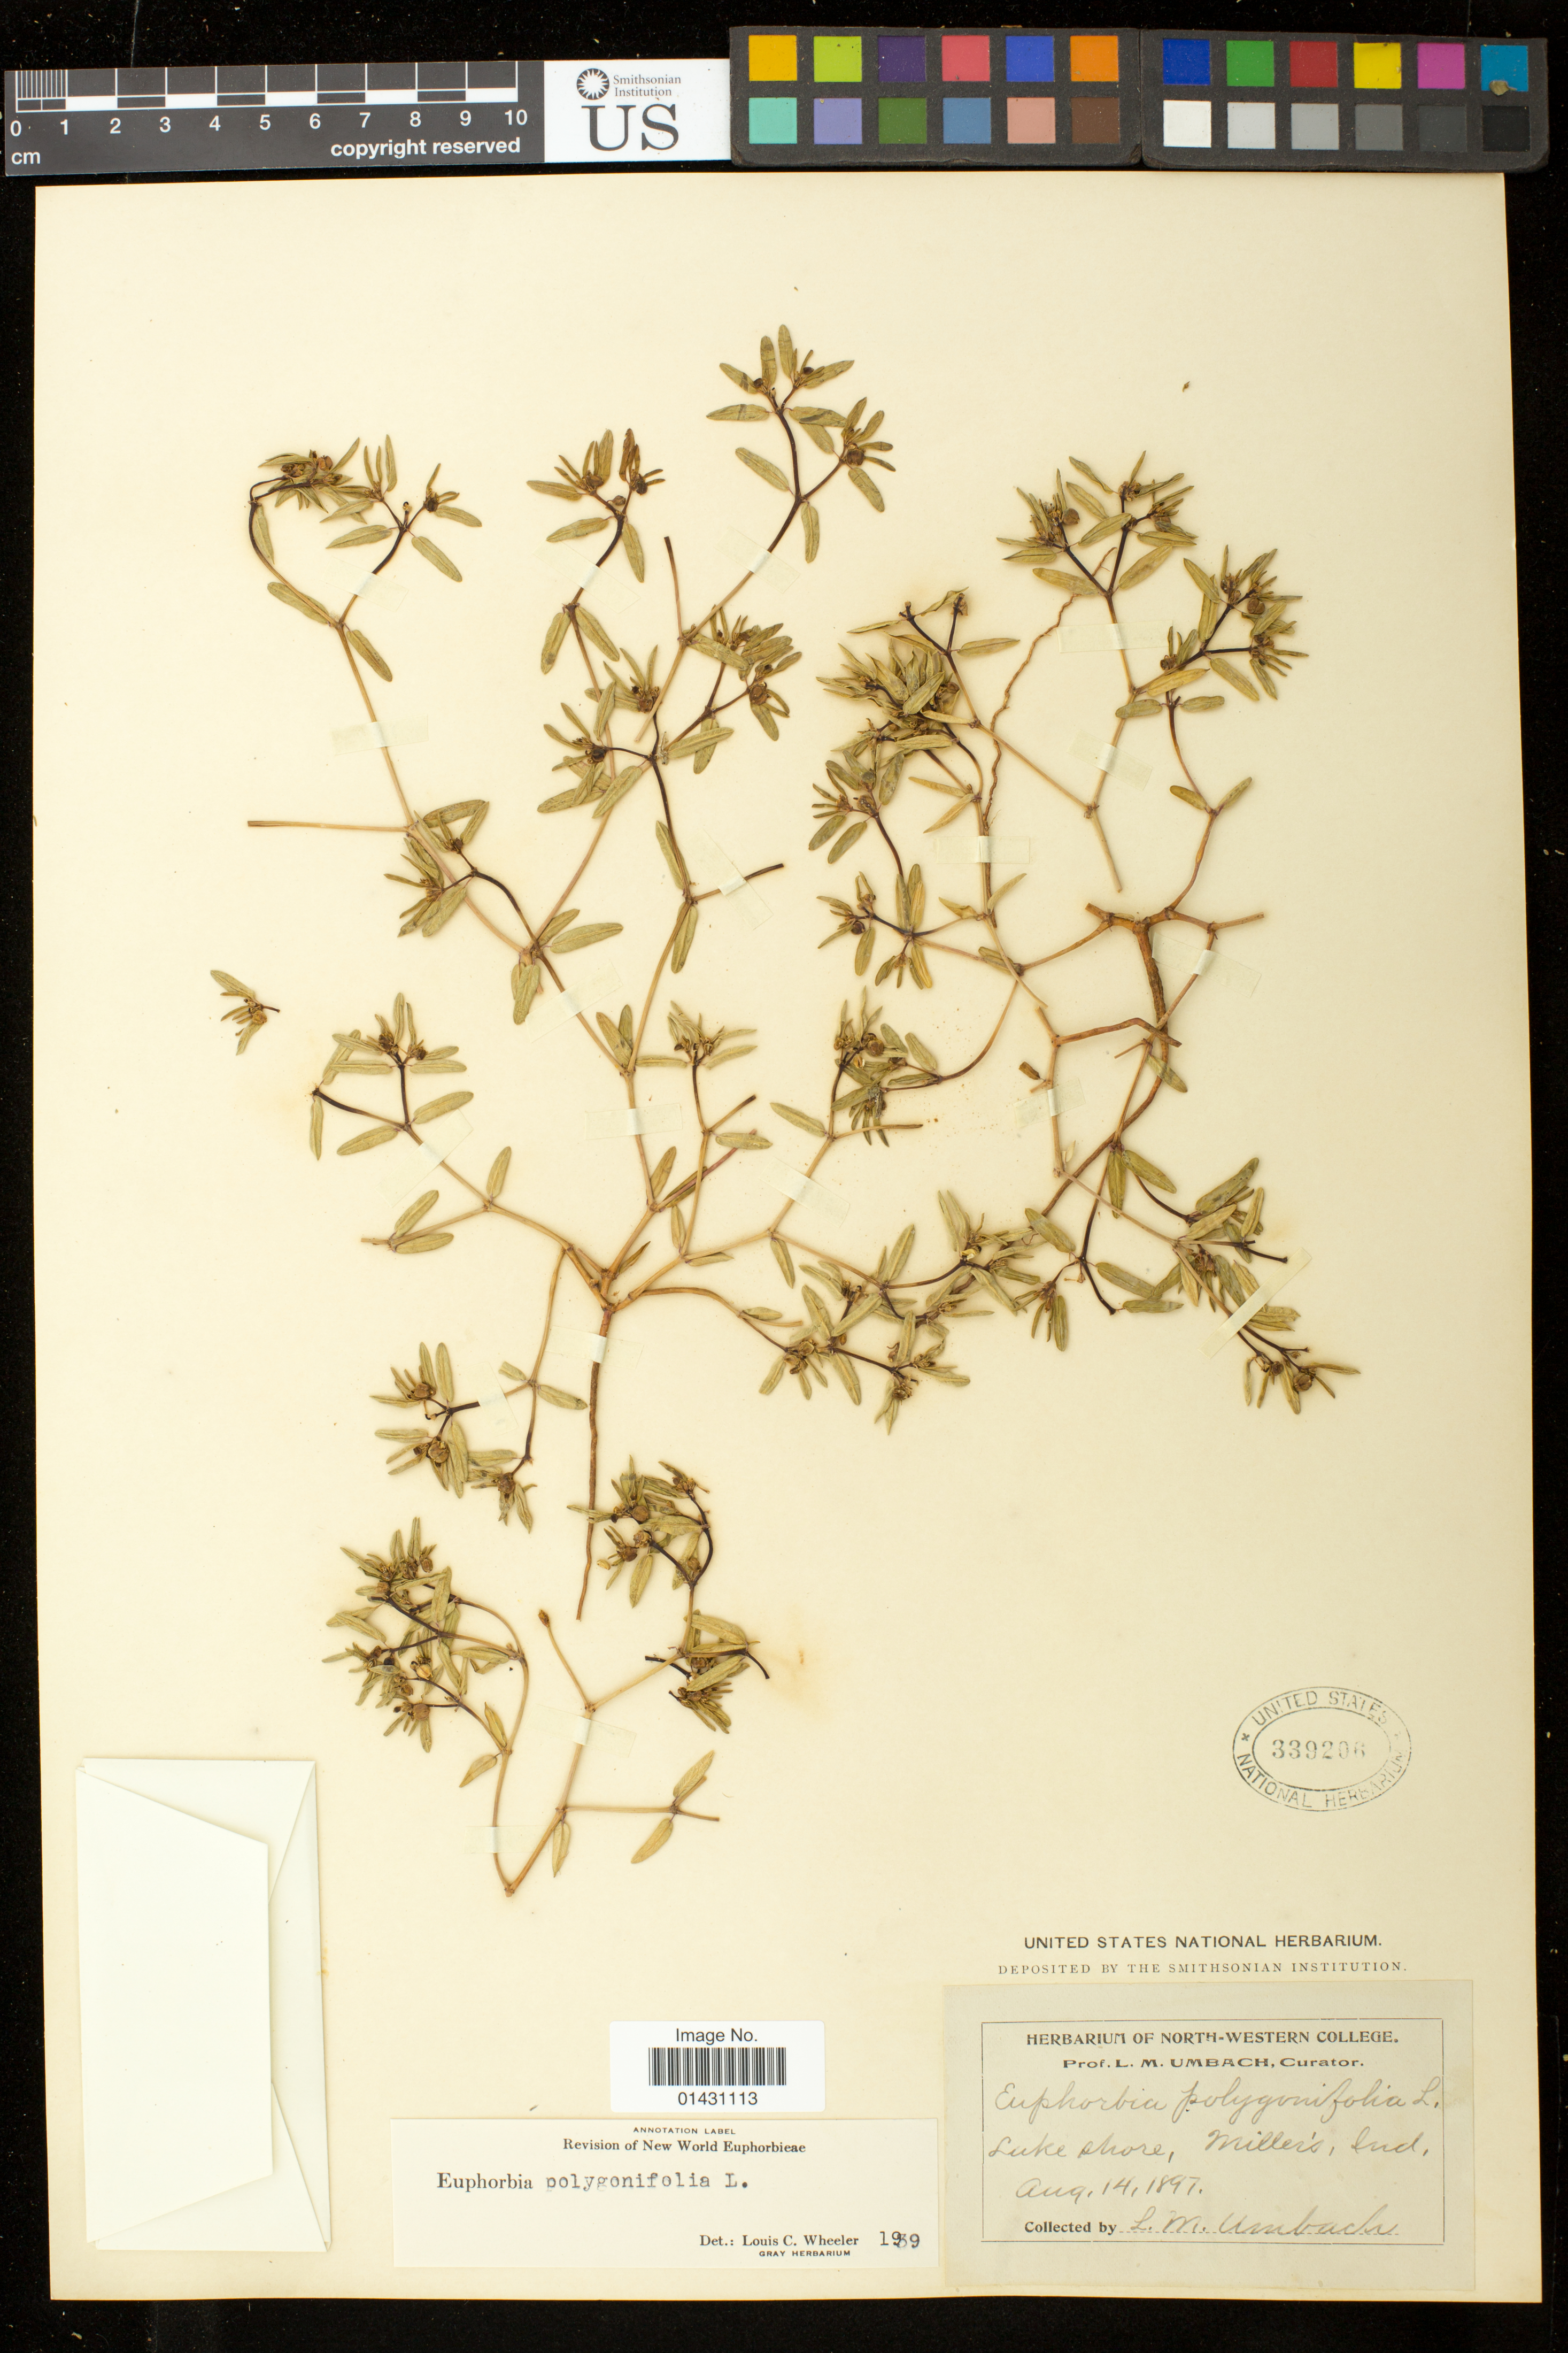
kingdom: Plantae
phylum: Tracheophyta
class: Magnoliopsida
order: Malpighiales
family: Euphorbiaceae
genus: Euphorbia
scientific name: Euphorbia polygonifolia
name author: L.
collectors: L. M. Umbach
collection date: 1897-08-14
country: United States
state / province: Indiana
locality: Lake shore, Miller's, Ind.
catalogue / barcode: US 339206